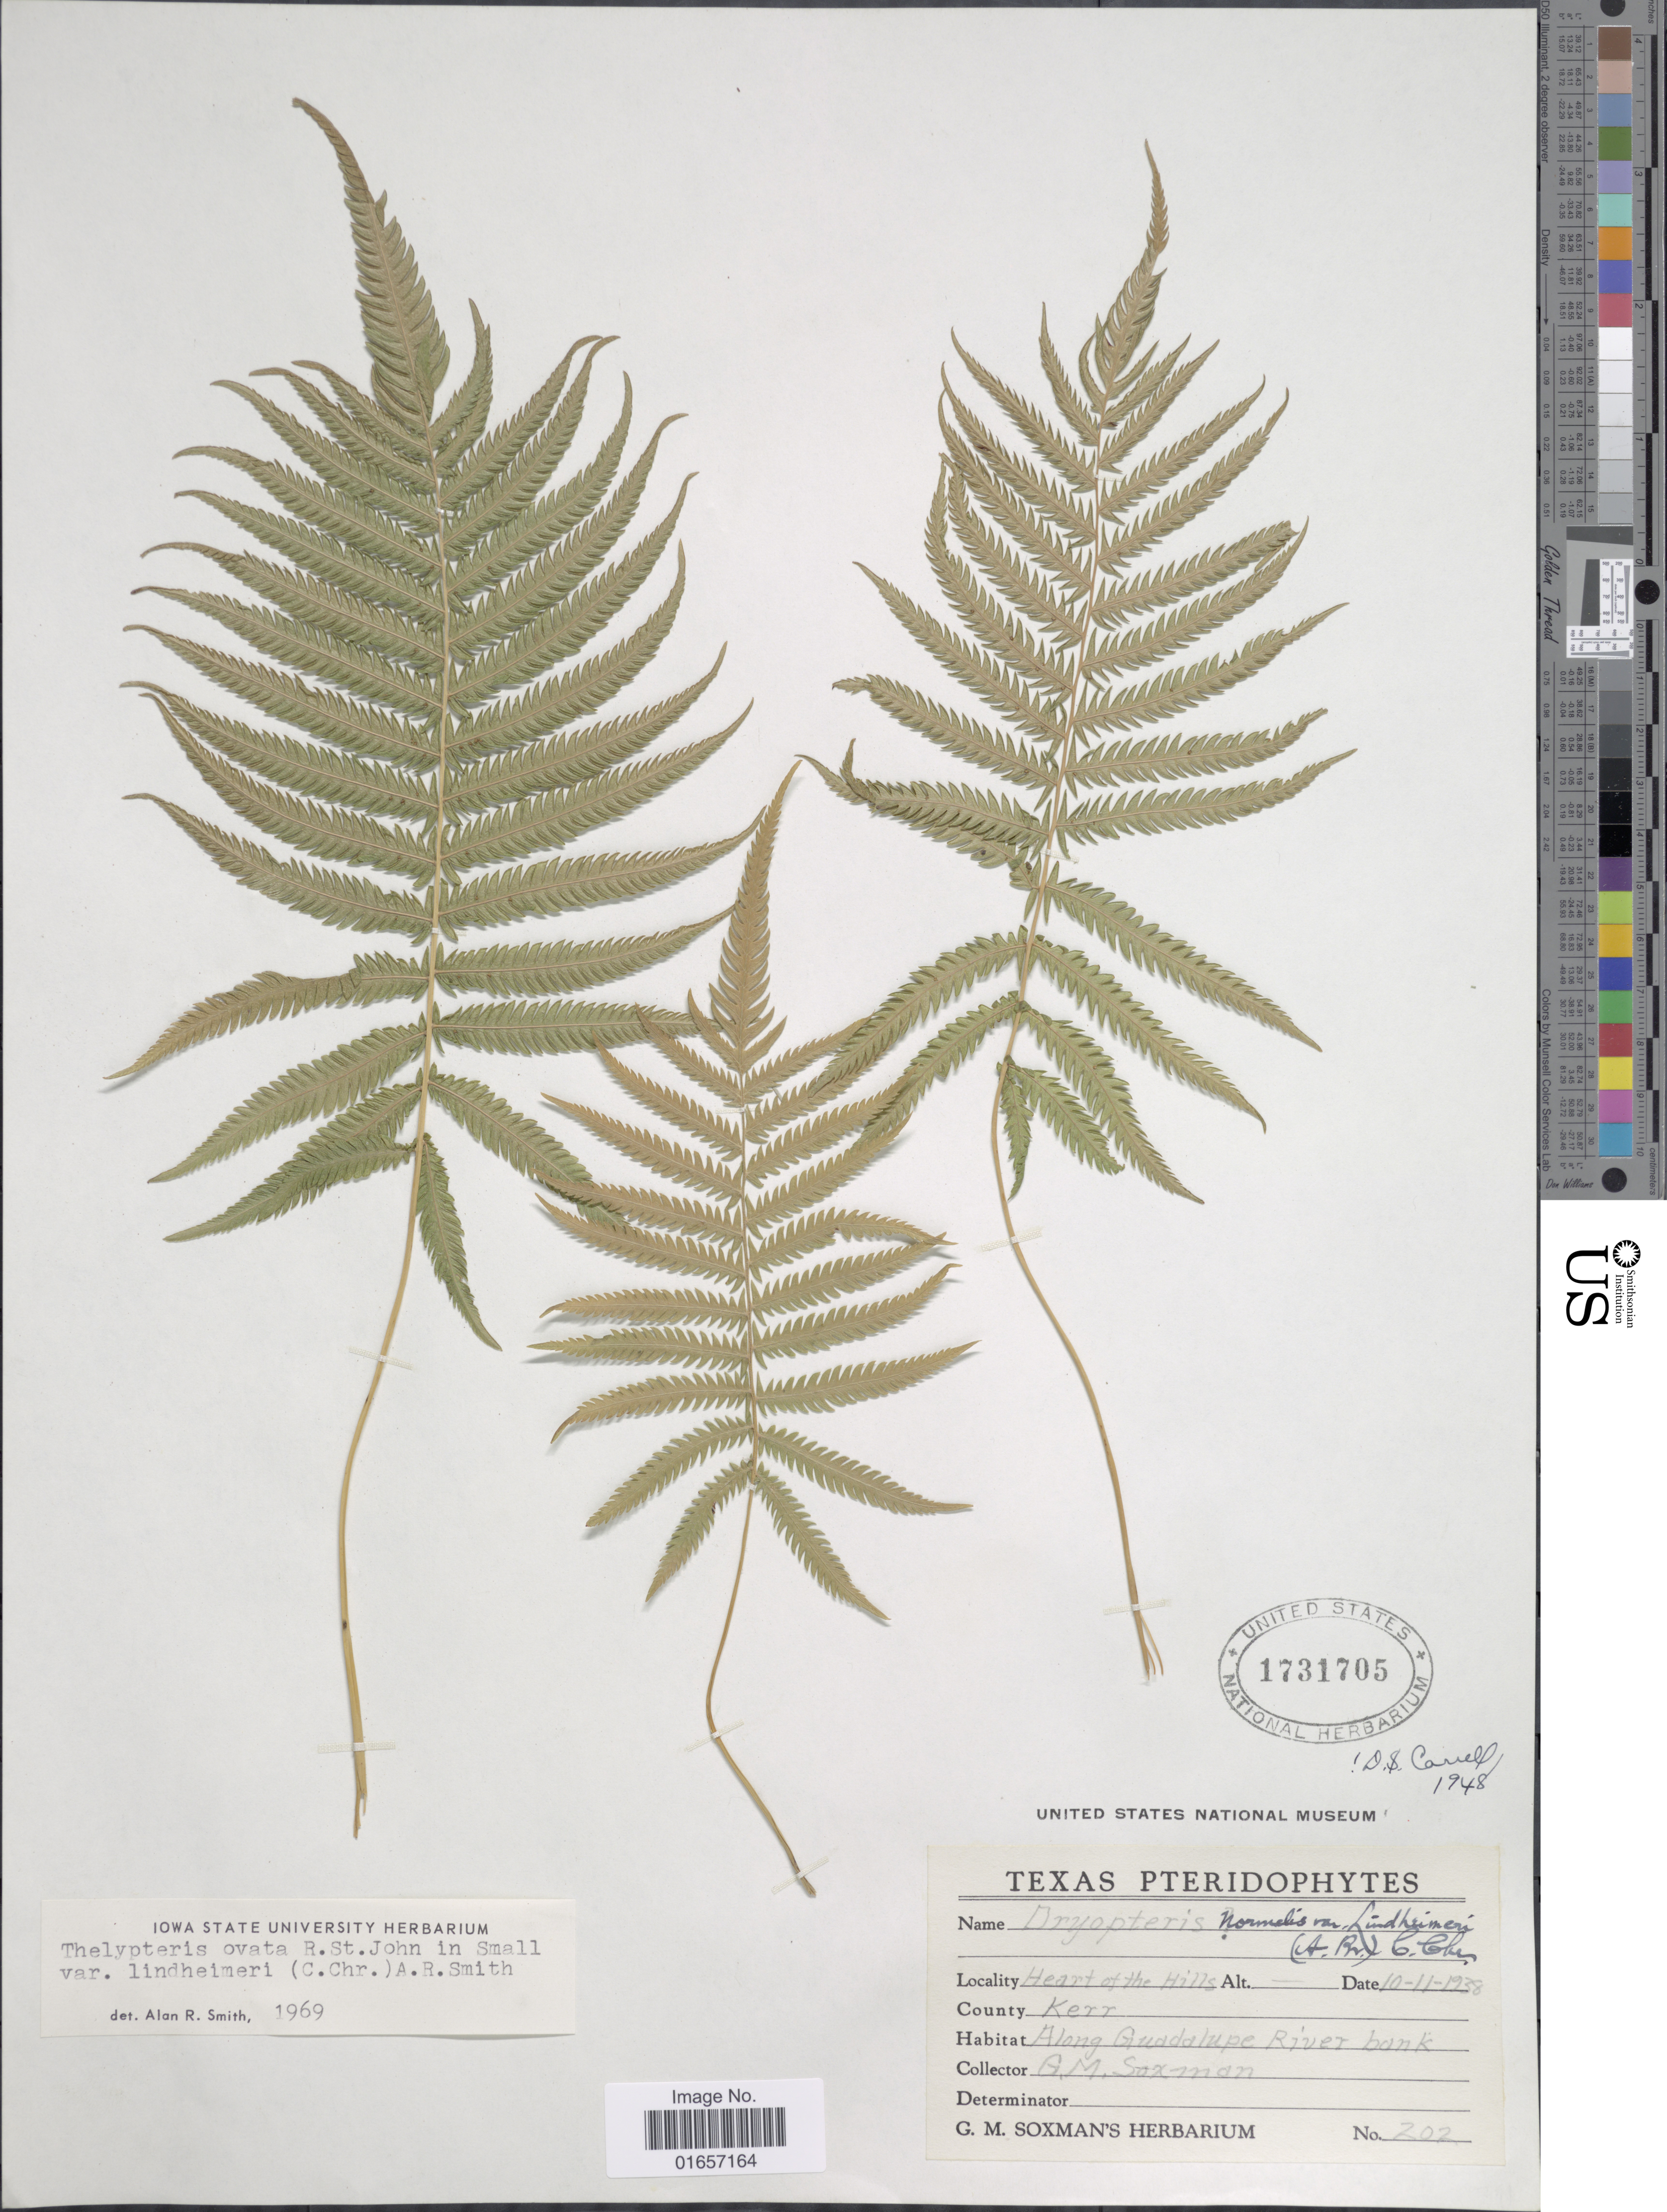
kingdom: Plantae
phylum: Tracheophyta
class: Polypodiopsida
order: Polypodiales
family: Thelypteridaceae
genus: Christella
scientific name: Christella ovata var. lindheimari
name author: (C. Chr.) A.R. Sm.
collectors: G. Soxman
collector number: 202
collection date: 1938-10-11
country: United States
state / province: Texas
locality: Heart of the Hills, County Kerr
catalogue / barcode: US 1731705